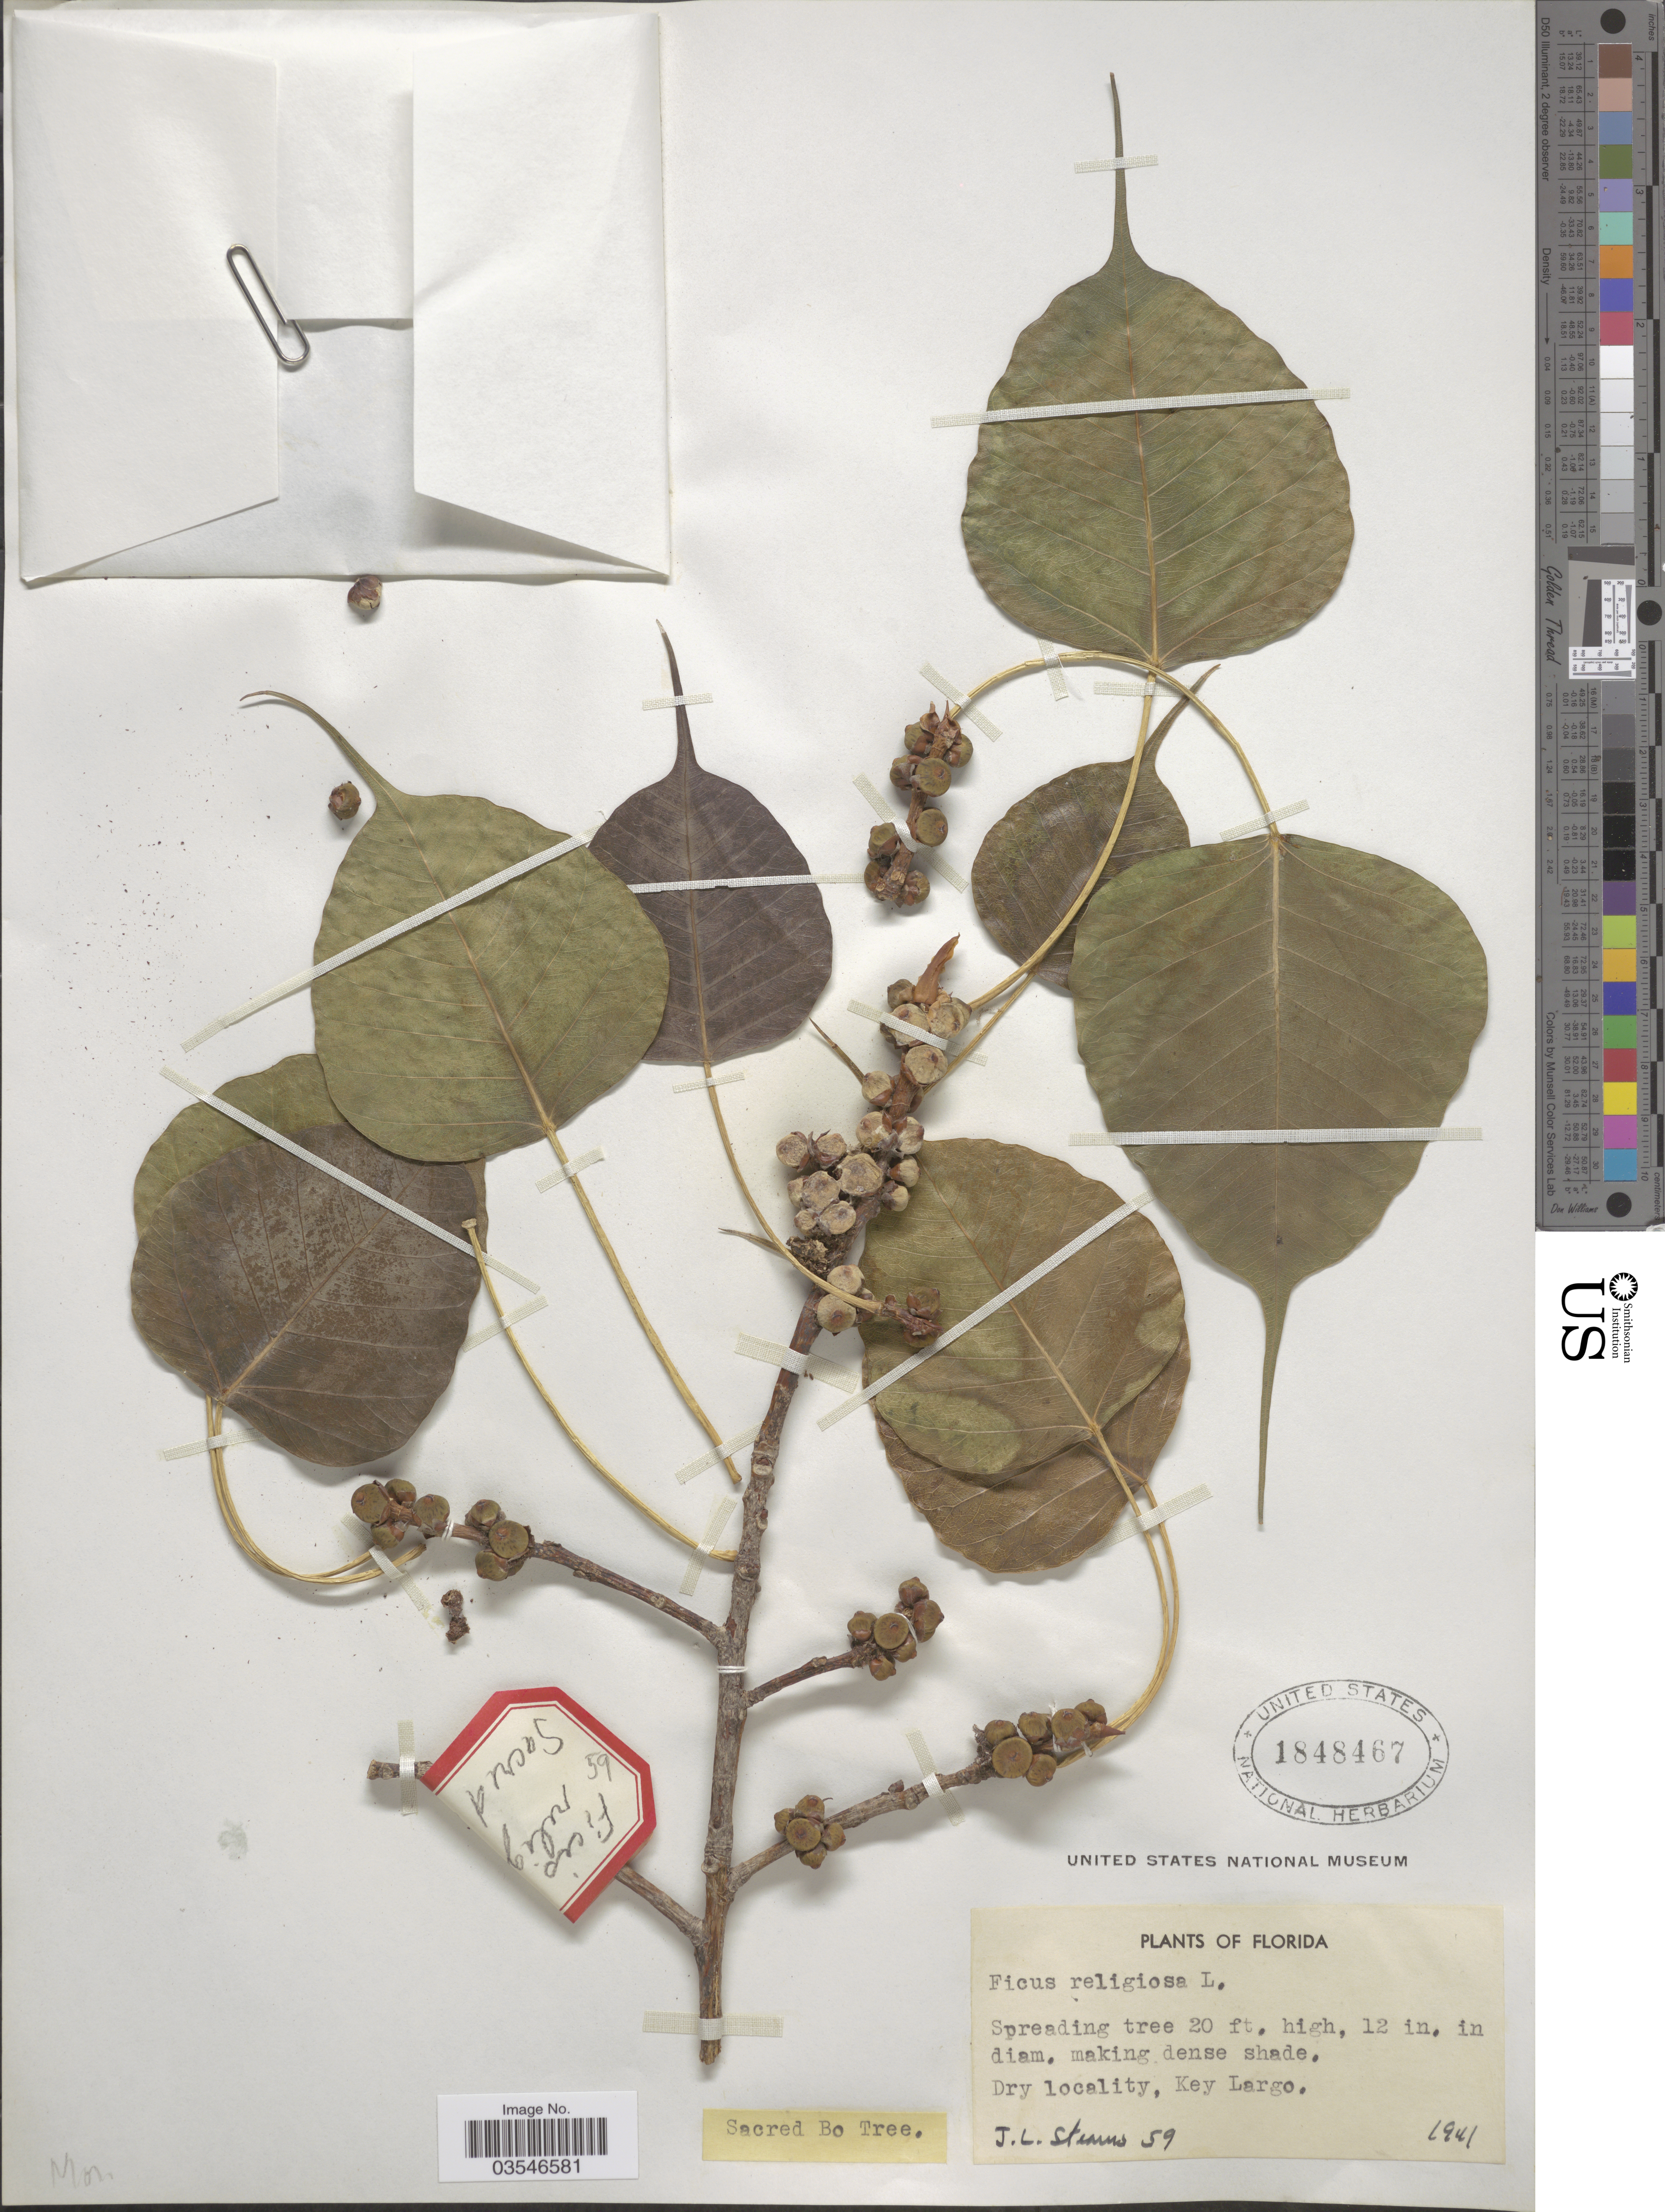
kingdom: Plantae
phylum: Tracheophyta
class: Magnoliopsida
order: Rosales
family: Moraceae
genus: Ficus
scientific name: Ficus religiosa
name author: L.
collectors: J. Stearns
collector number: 59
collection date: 1941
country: United States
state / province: Florida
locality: Key Largo.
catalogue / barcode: US 1848467